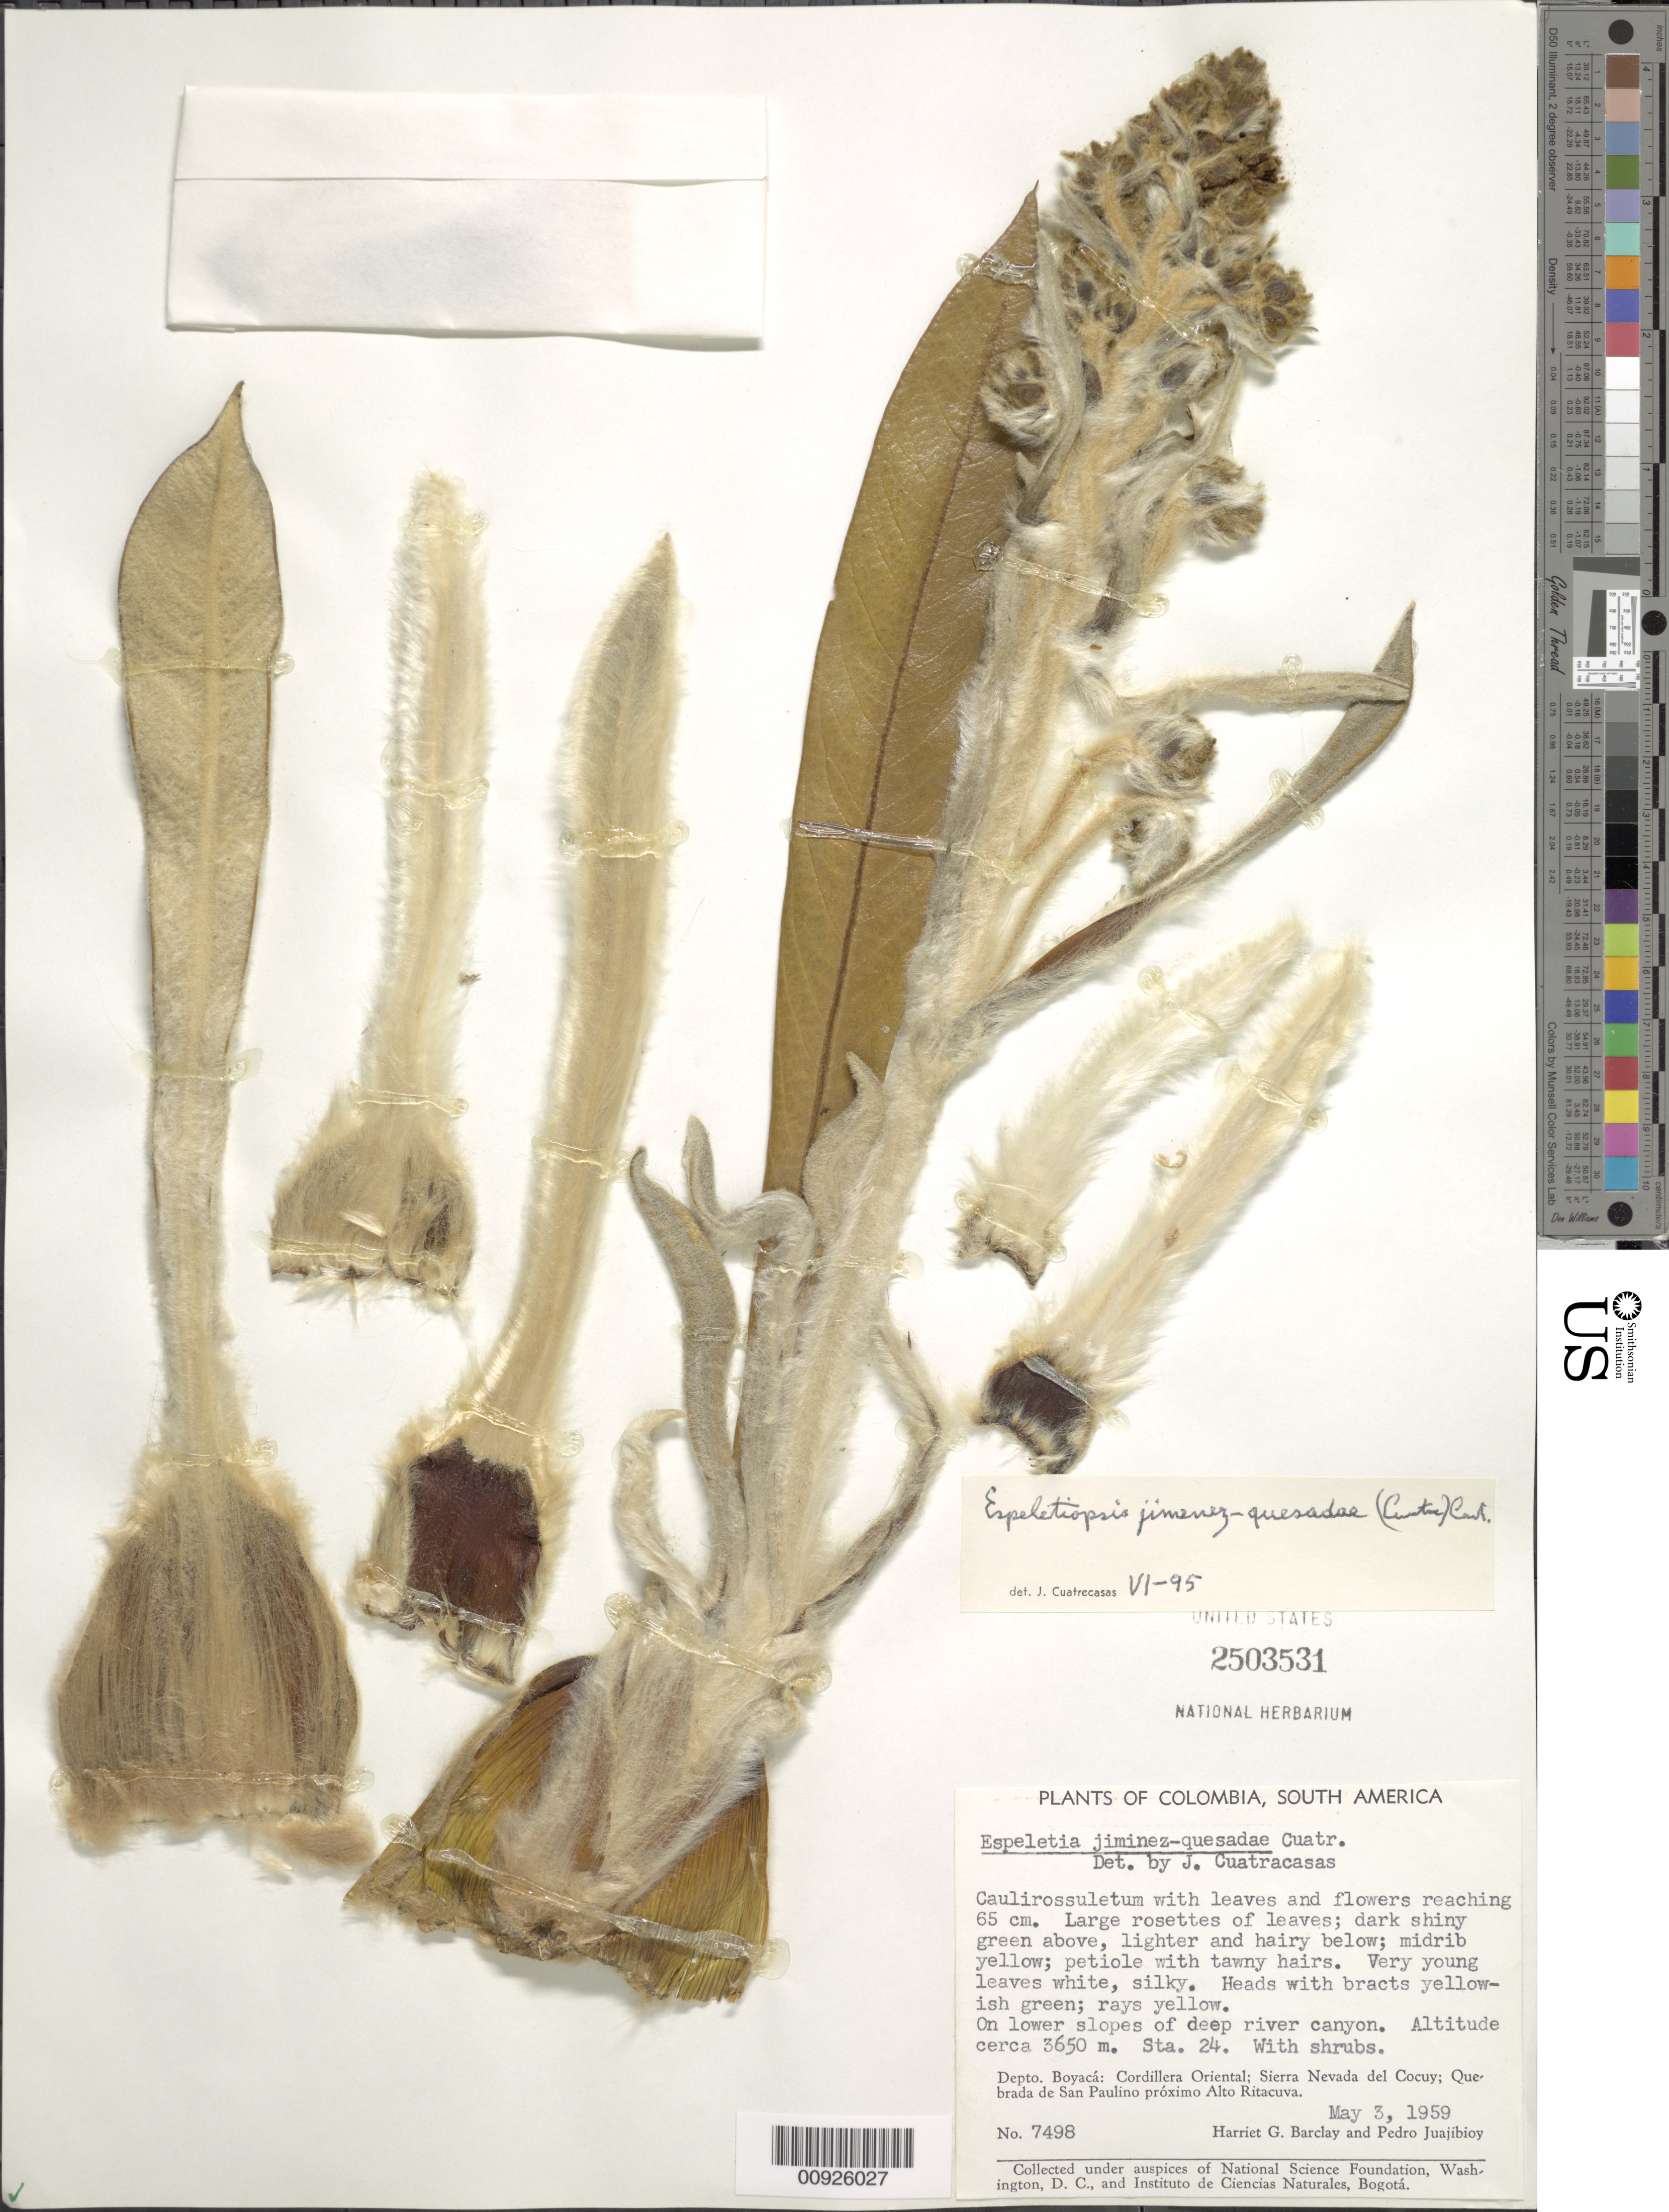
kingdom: Plantae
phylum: Tracheophyta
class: Magnoliopsida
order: Asterales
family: Asteraceae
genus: Espeletiopsis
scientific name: Espeletiopsis jimenez-quesadae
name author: (Cuatrec.) Cuatrec.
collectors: H. G. Barclay & P. Juajibioy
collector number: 7498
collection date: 1959-05-03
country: Colombia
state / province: Boyacá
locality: Depto. Boyacá: Cordillera Oriental; Sierra Nevada del Cocuy; Quebrada de San Paulino proximo Alto Ritacurva. Sta. 24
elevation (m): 3650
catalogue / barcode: US 2503531